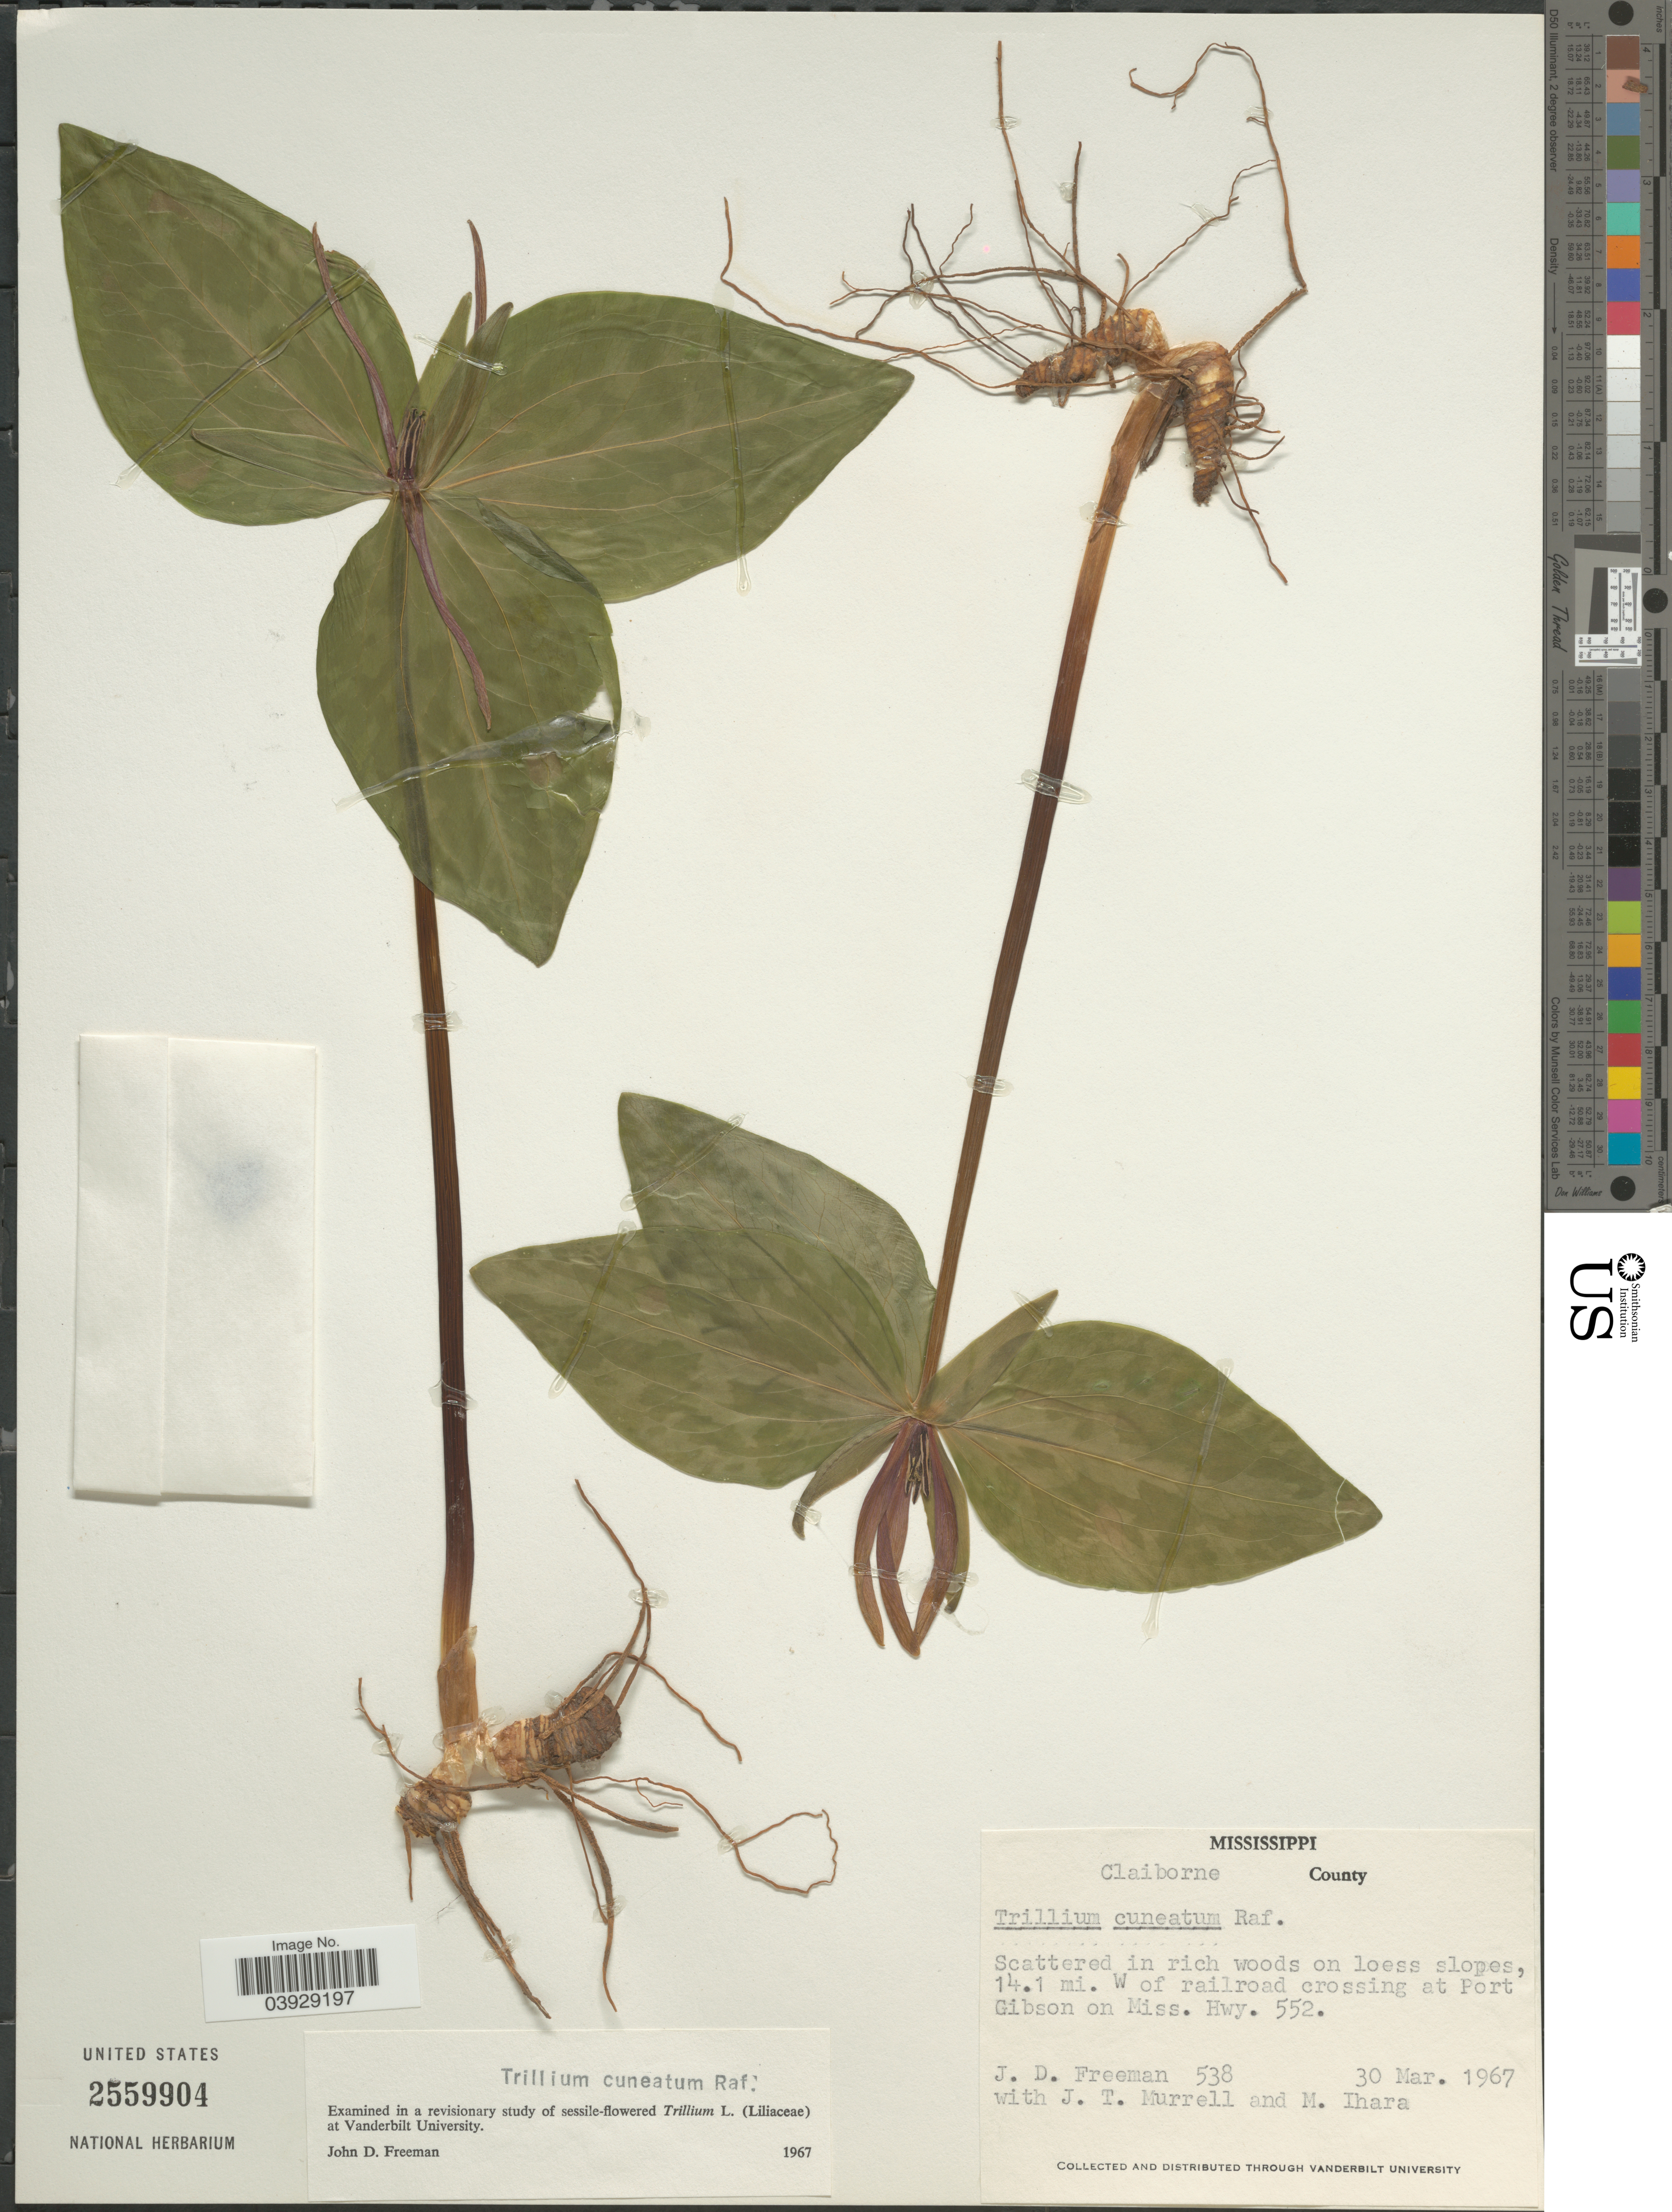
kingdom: Plantae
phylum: Tracheophyta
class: Liliopsida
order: Liliales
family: Melanthiaceae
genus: Trillium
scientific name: Trillium cuneatum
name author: Raf.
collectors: J. Freeman, J. Murrell & M. Ihara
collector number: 538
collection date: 1967-03-30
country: United States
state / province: Mississippi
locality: Claiborne County. Scattered in rich woods on loess slopes, 14.1 mi. W of railroad crossing at Port Gibson on Miss. Hwy. 552.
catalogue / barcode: US 2559904